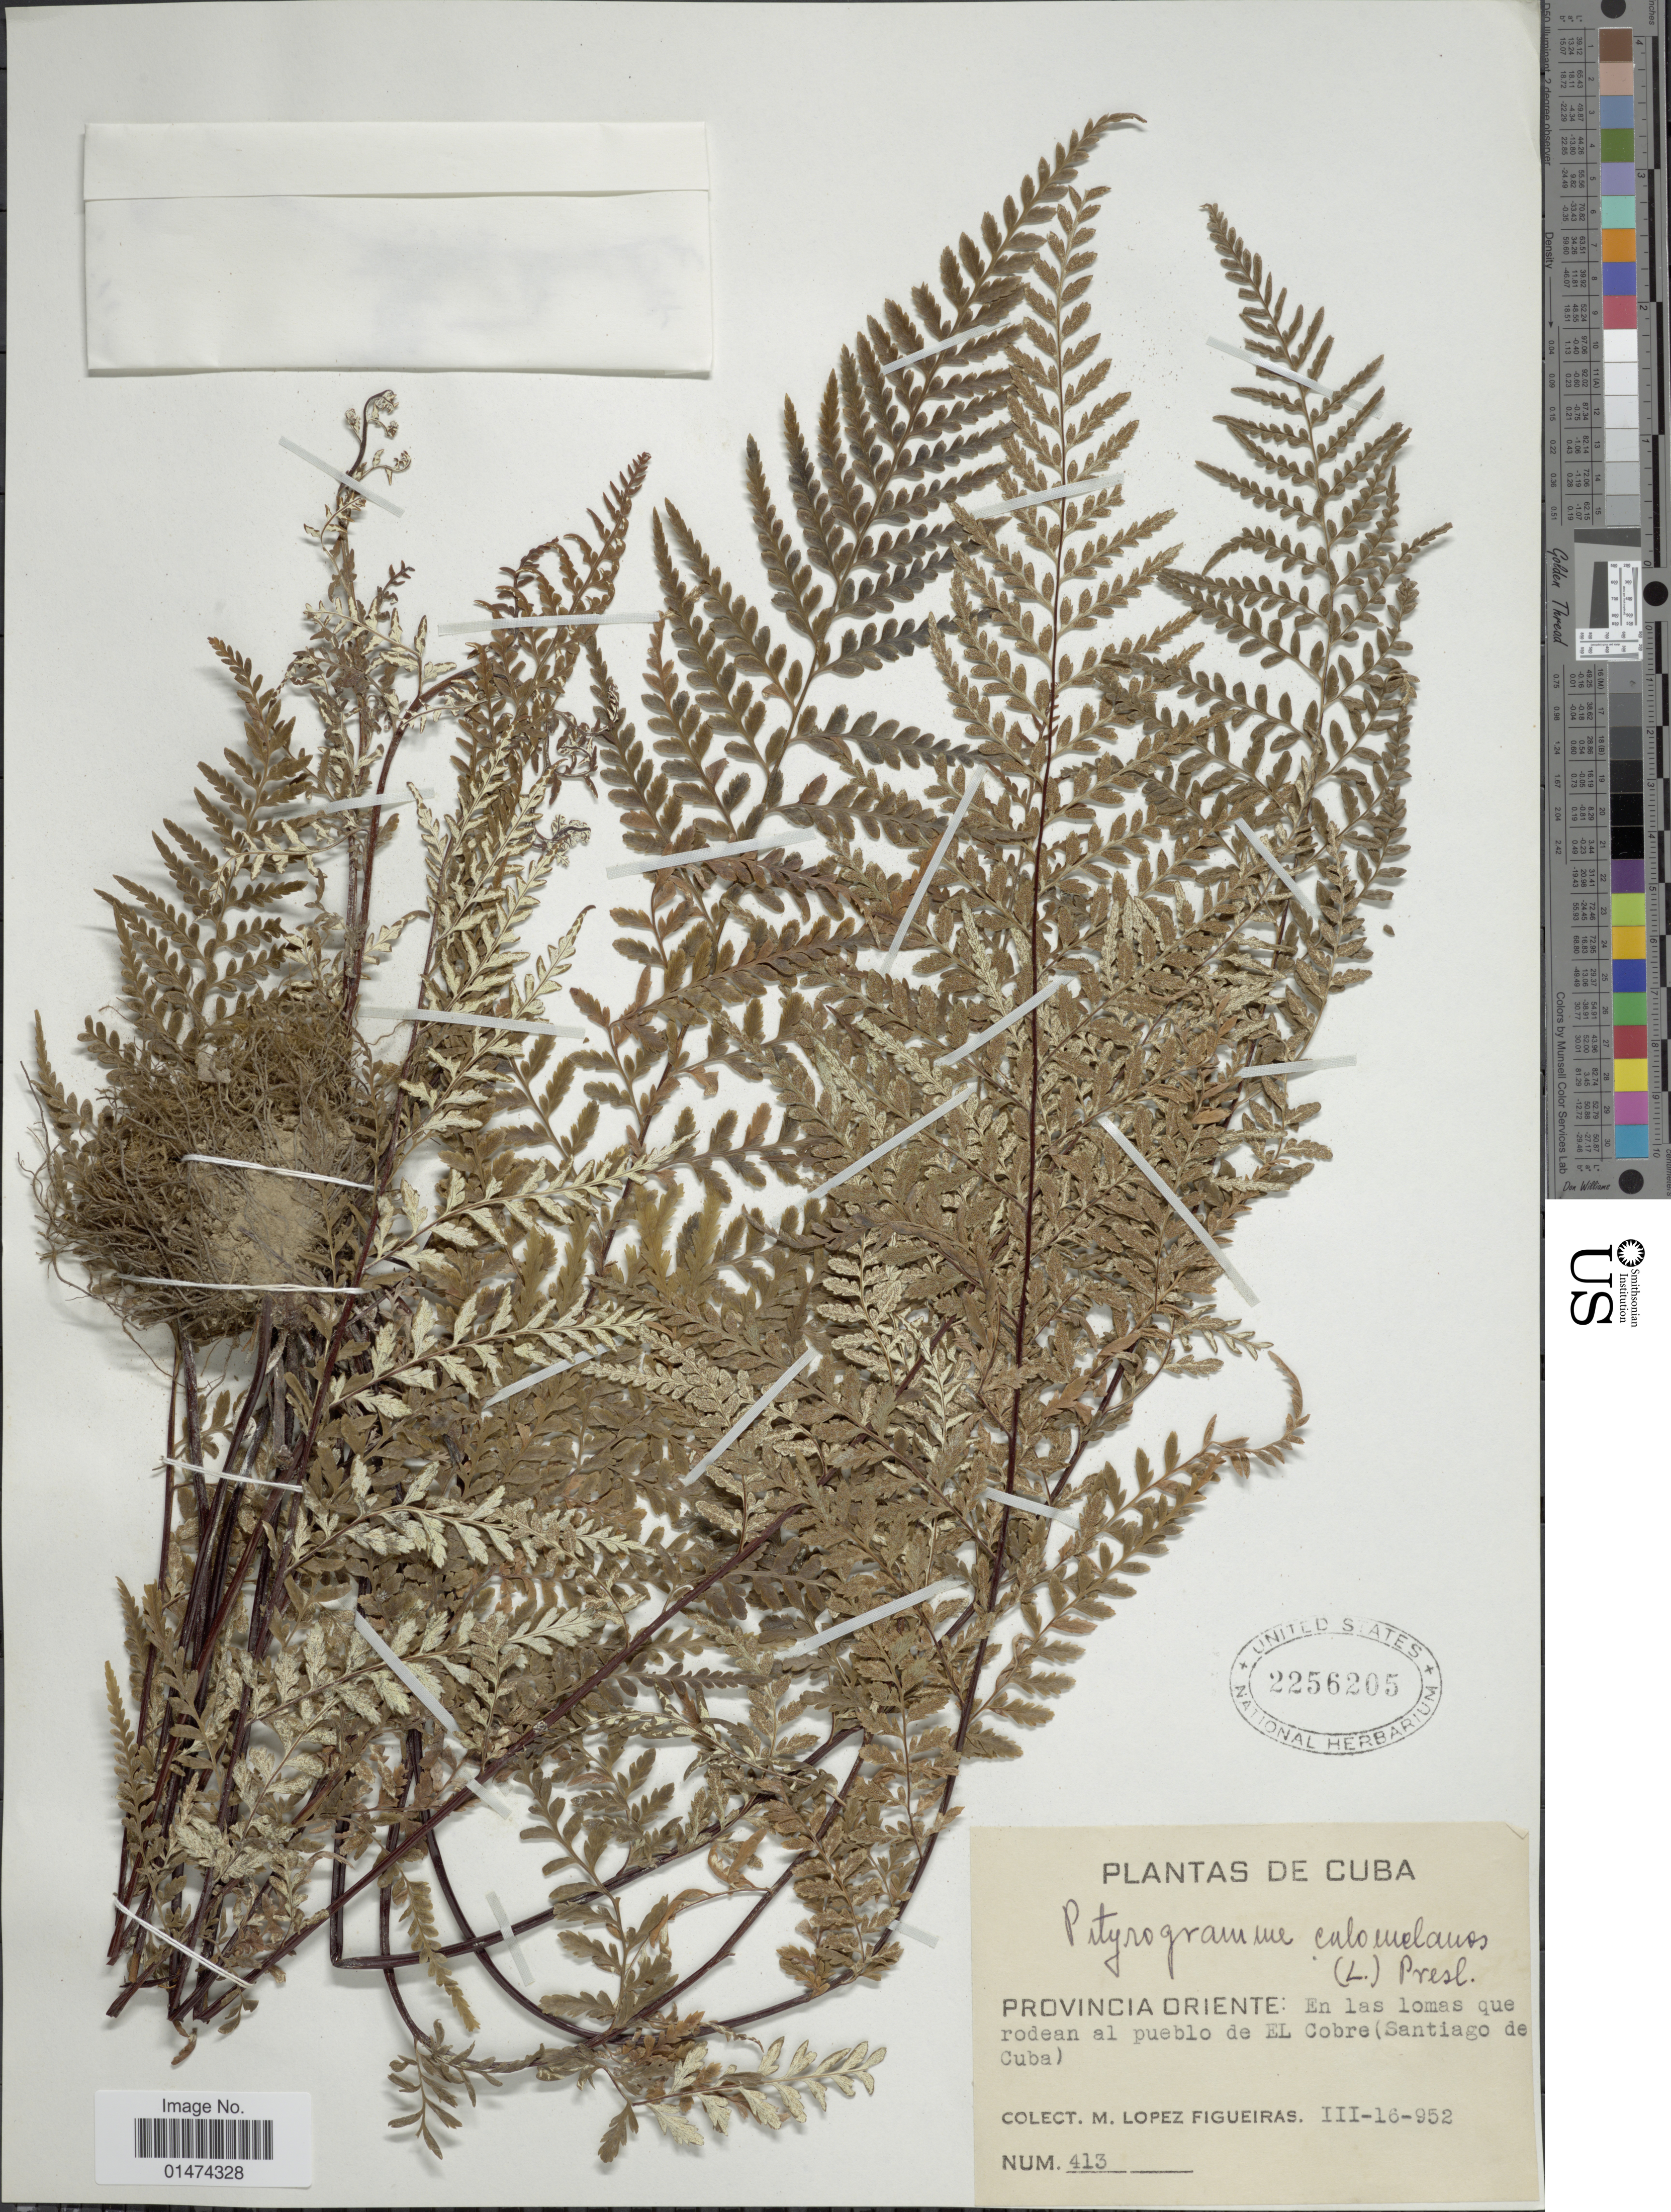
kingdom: Plantae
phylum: Tracheophyta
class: Polypodiopsida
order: Polypodiales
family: Pteridaceae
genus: Pityrogramma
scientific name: Pityrogramma calomelanos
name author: (L.) Link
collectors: M. López Figueiras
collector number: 413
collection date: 1952-03-16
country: Cuba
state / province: Oriente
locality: En las lomas que rodean al pueblo de El Cobre (Santiago de Cuba)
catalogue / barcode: US 2256205